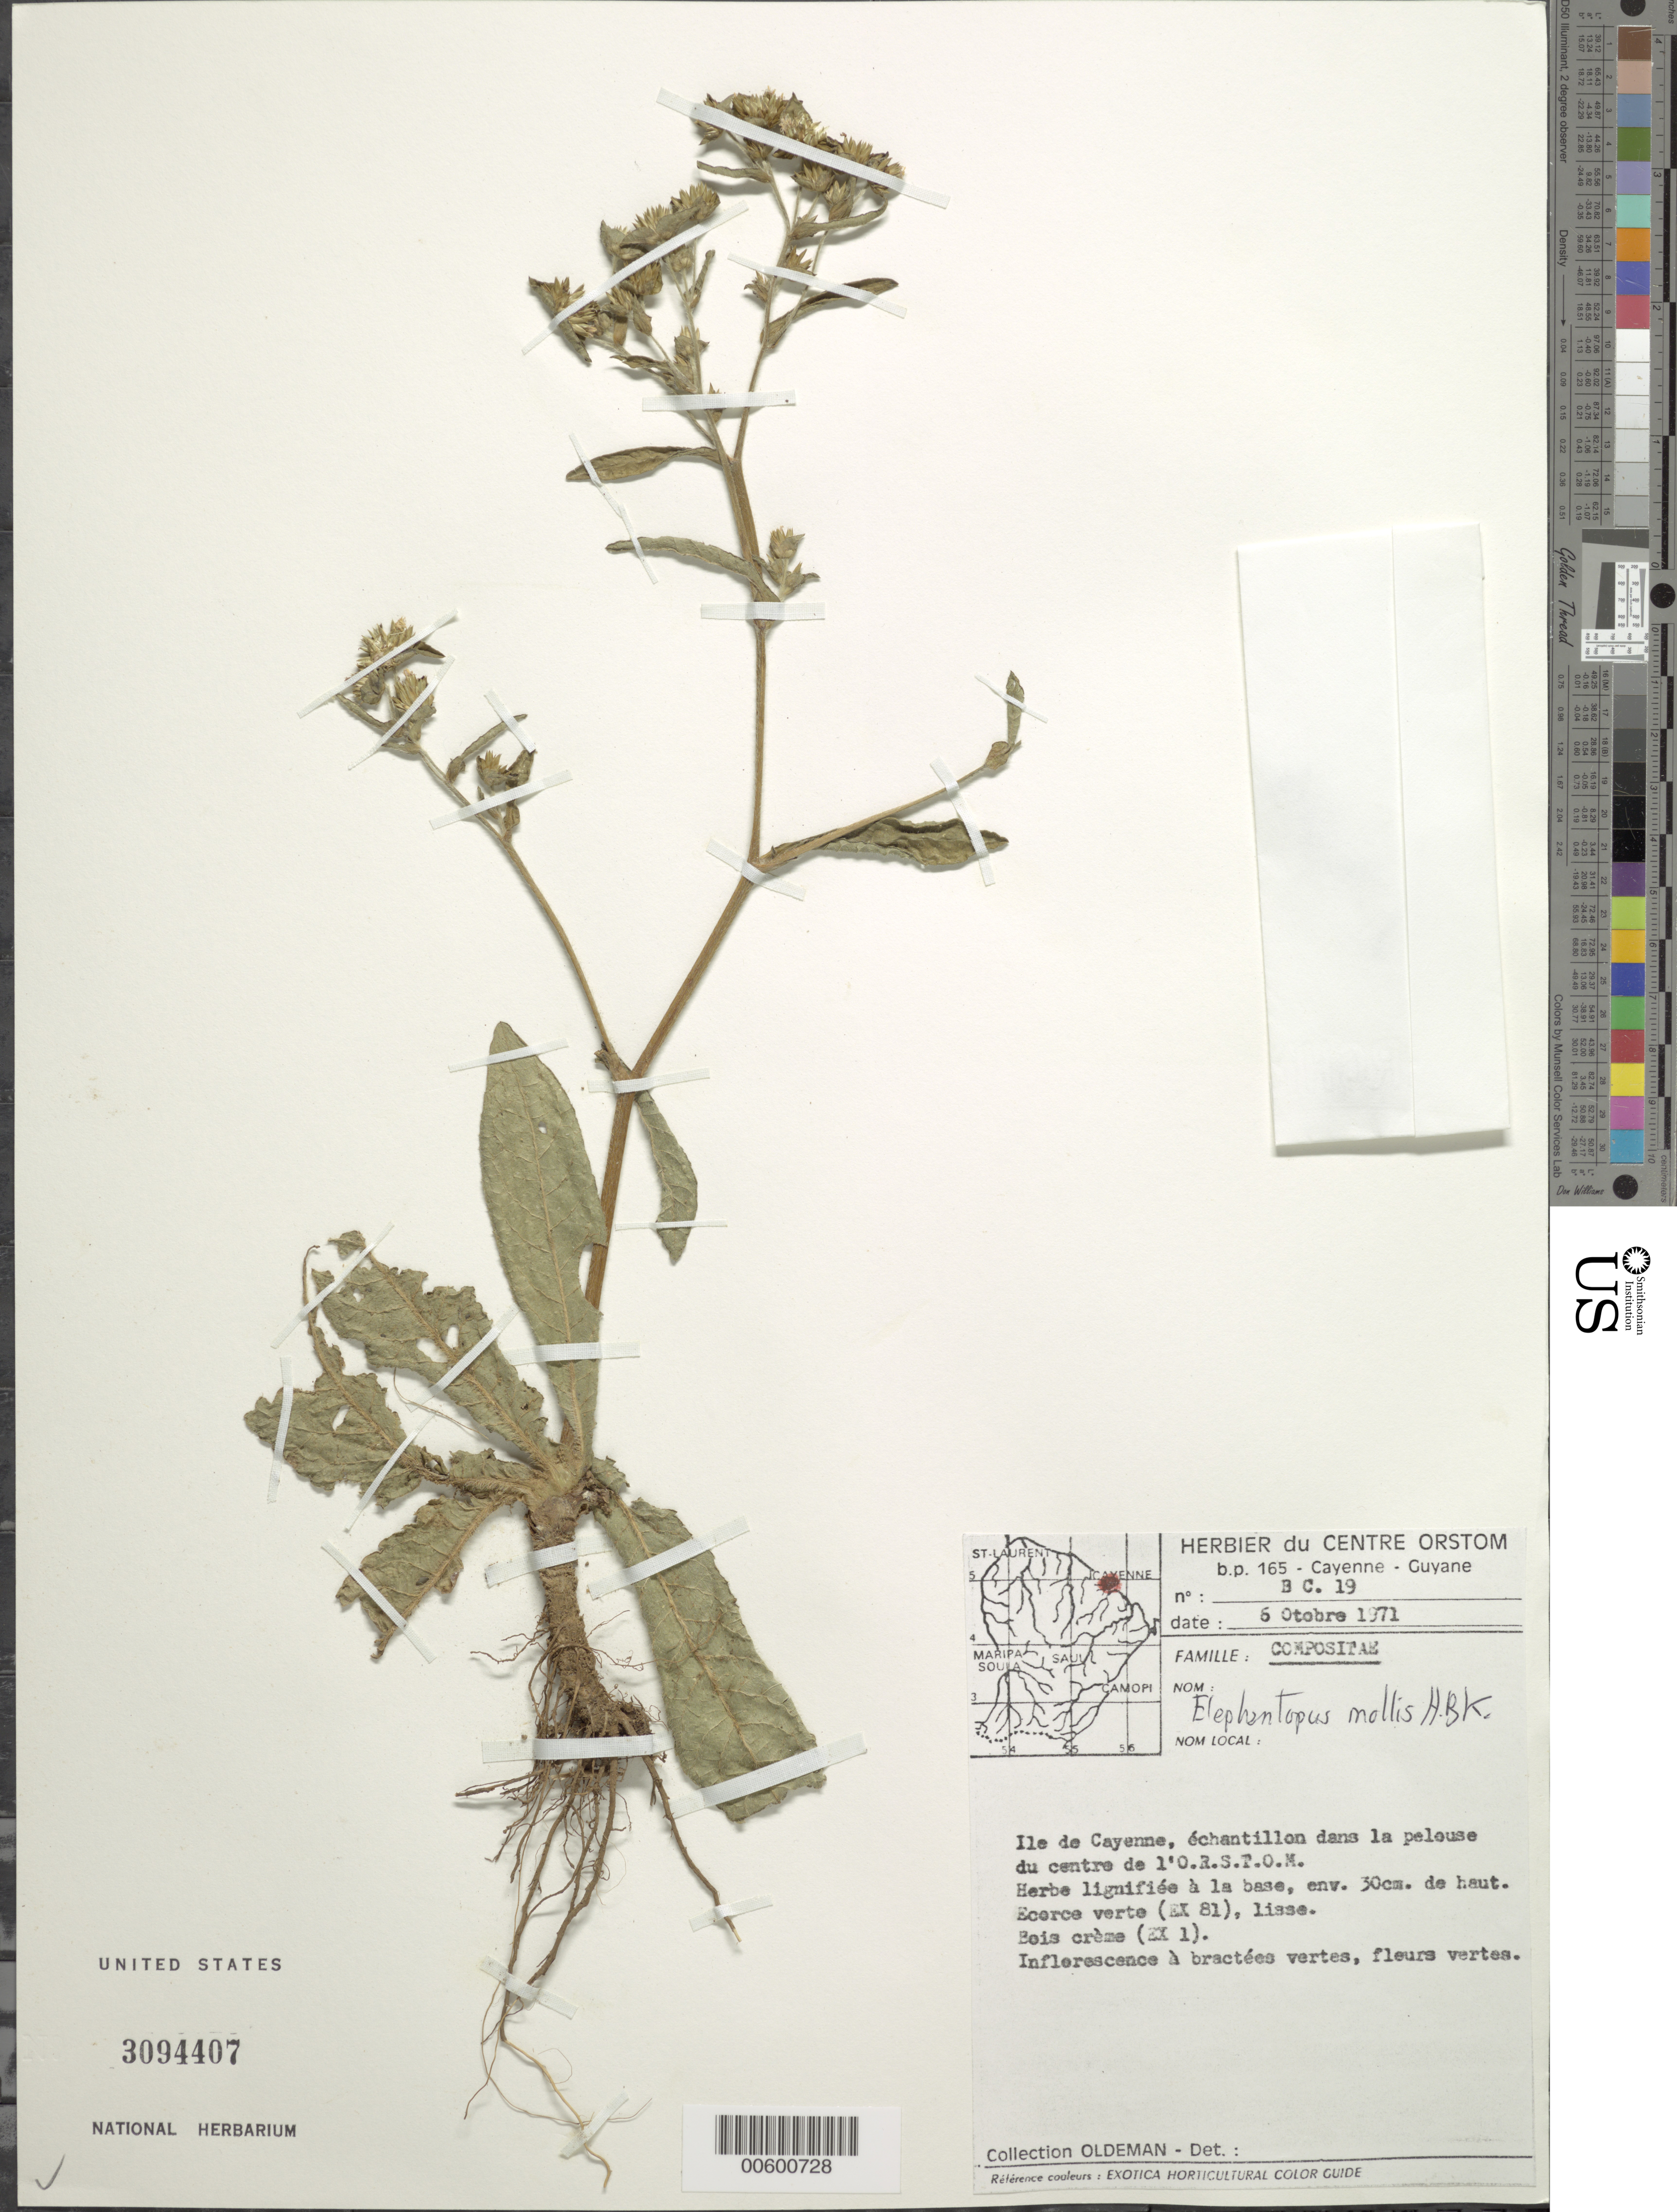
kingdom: Plantae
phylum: Tracheophyta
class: Magnoliopsida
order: Asterales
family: Asteraceae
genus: Elephantopus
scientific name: Elephantopus mollis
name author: Kunth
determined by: Robinson, Harold E., (US)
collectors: R. Oldeman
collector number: BC 19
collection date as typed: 6-Oct-71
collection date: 1971-10-06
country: French Guiana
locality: Ile de Cayenne, Centre ORSTOM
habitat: In the lawn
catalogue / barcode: US 3094407